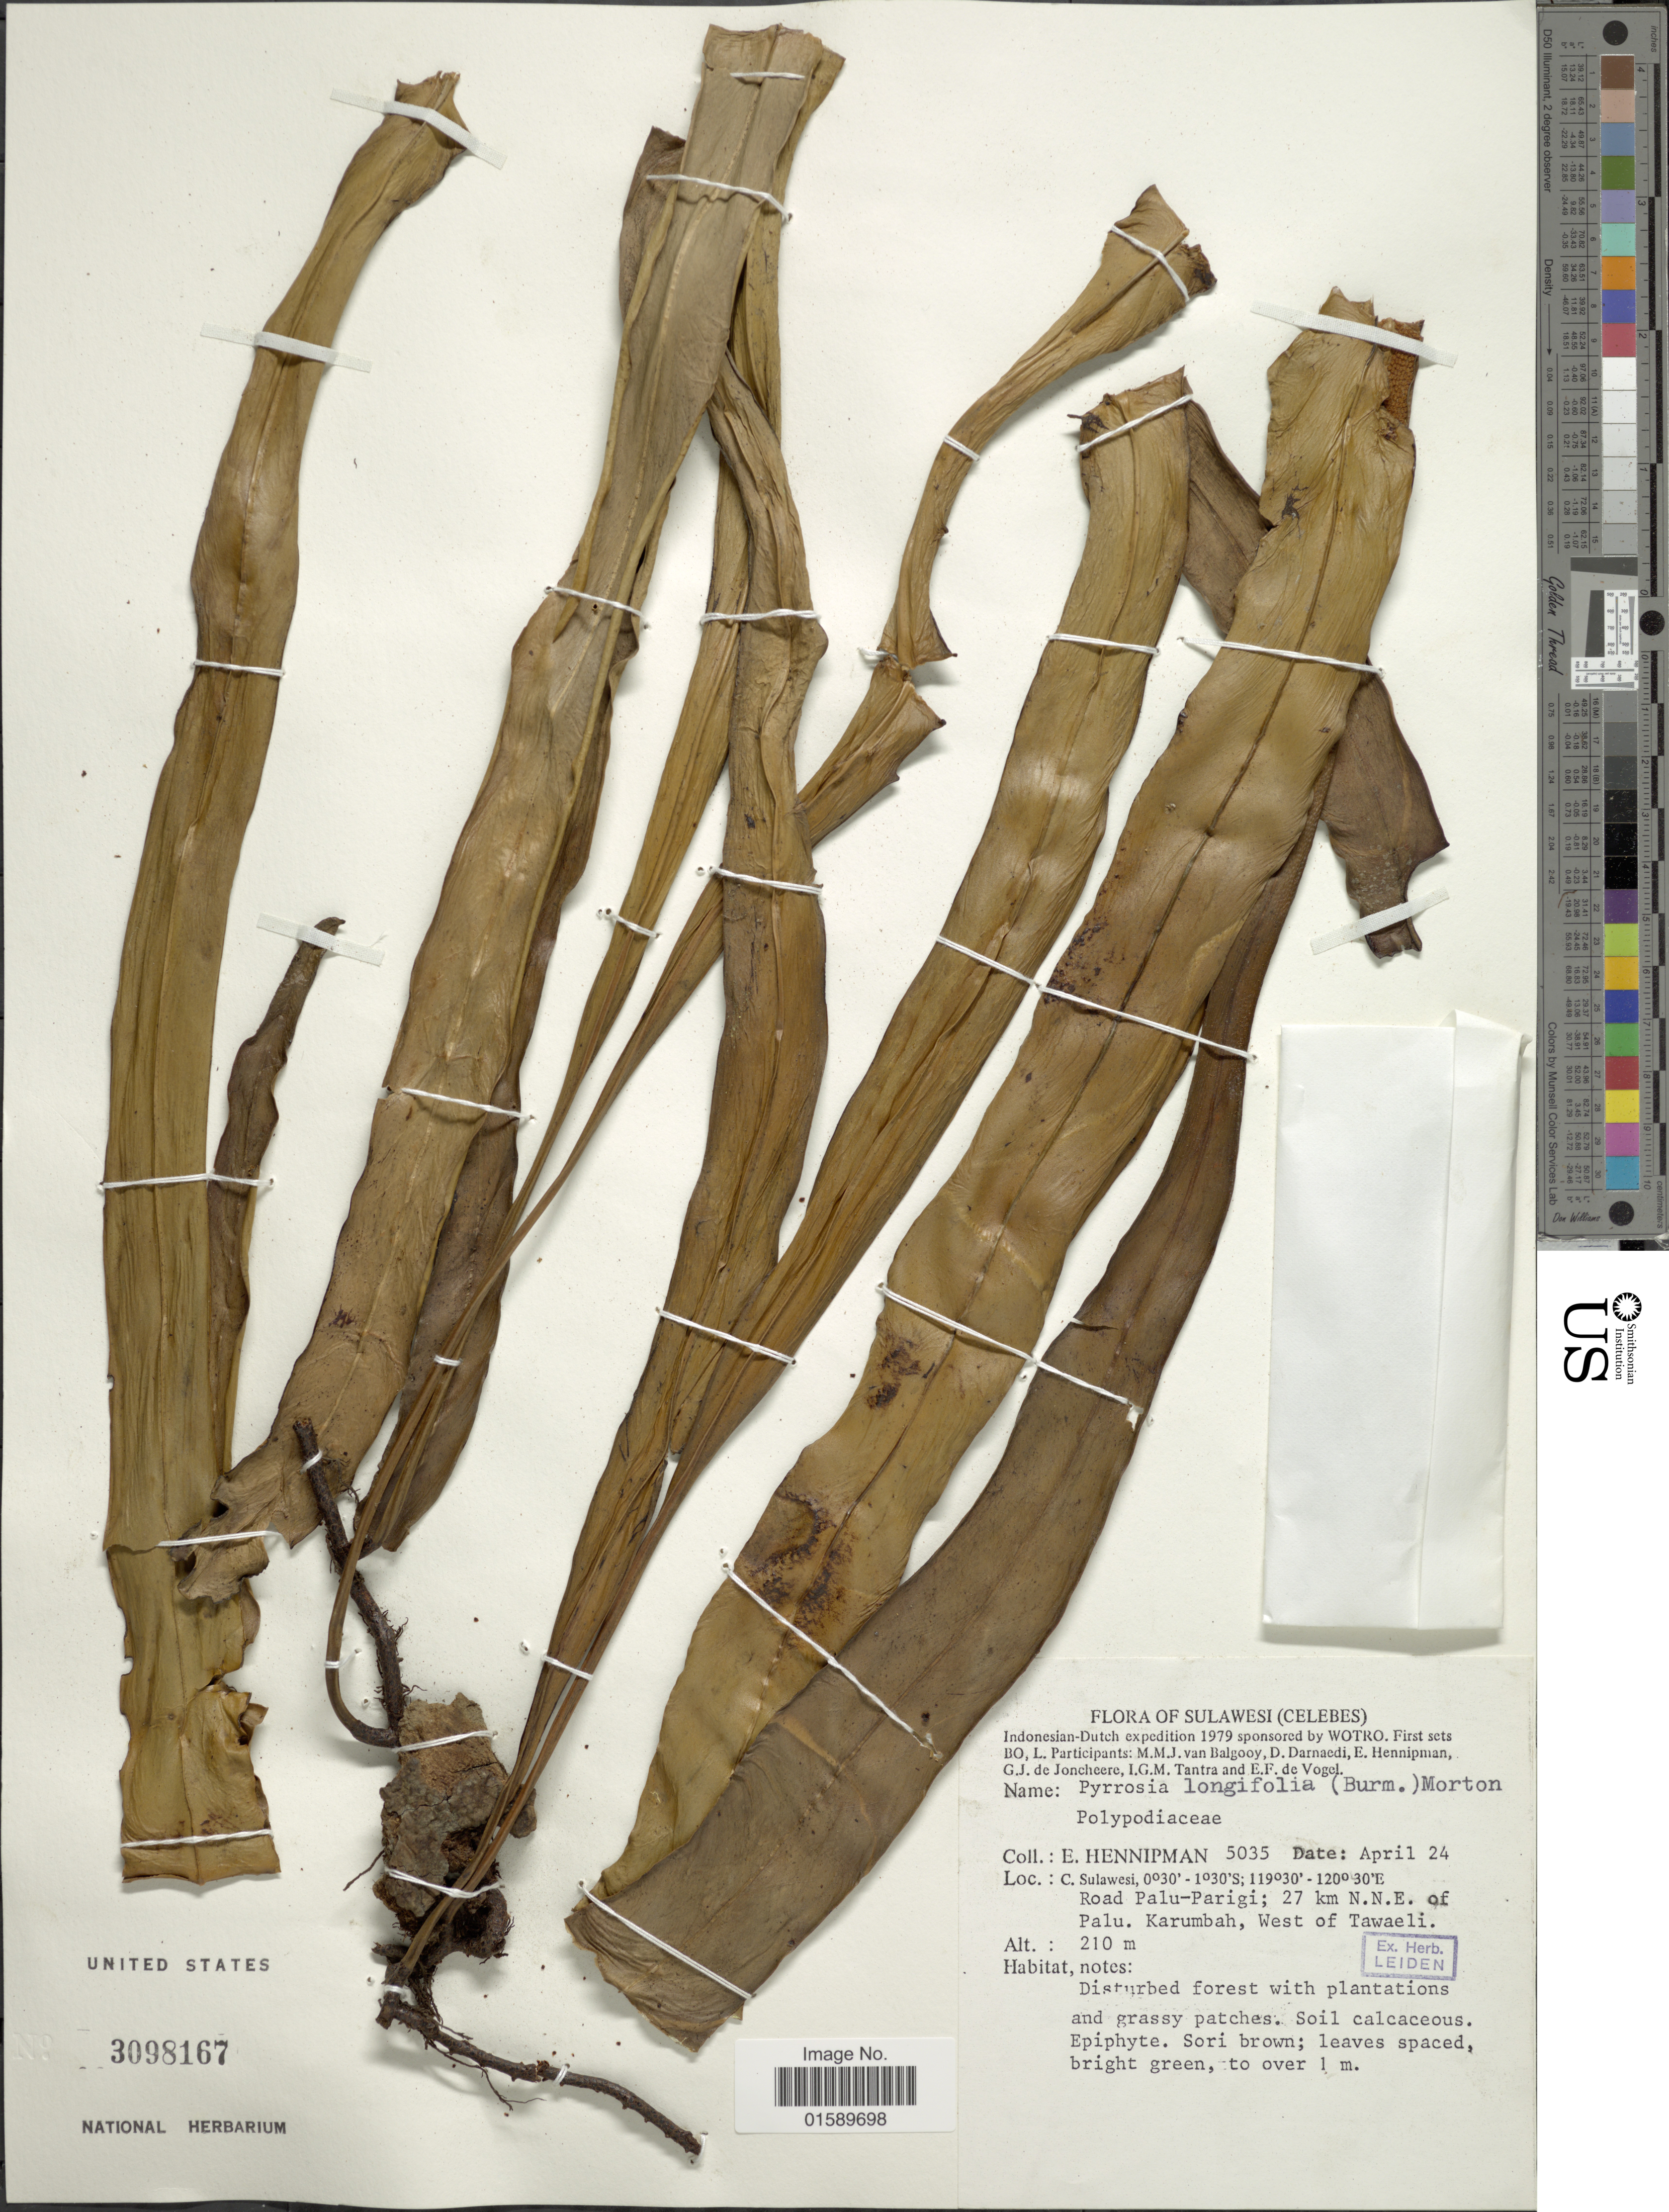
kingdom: Plantae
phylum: Tracheophyta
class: Polypodiopsida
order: Polypodiales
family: Polypodiaceae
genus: Pyrrosia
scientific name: Pyrrosia longifolia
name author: (Burm. f.) C.V. Morton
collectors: E. Hennipman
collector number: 5035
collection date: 1979-04-24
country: Indonesia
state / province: Sulawesi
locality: Sulawesi (Celebes), C. Sulawesi, Road Palu-Parigi; 27 km N.N.E. of Palu, Karumbah, West of Tawaeli.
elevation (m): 210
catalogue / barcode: US 3098167